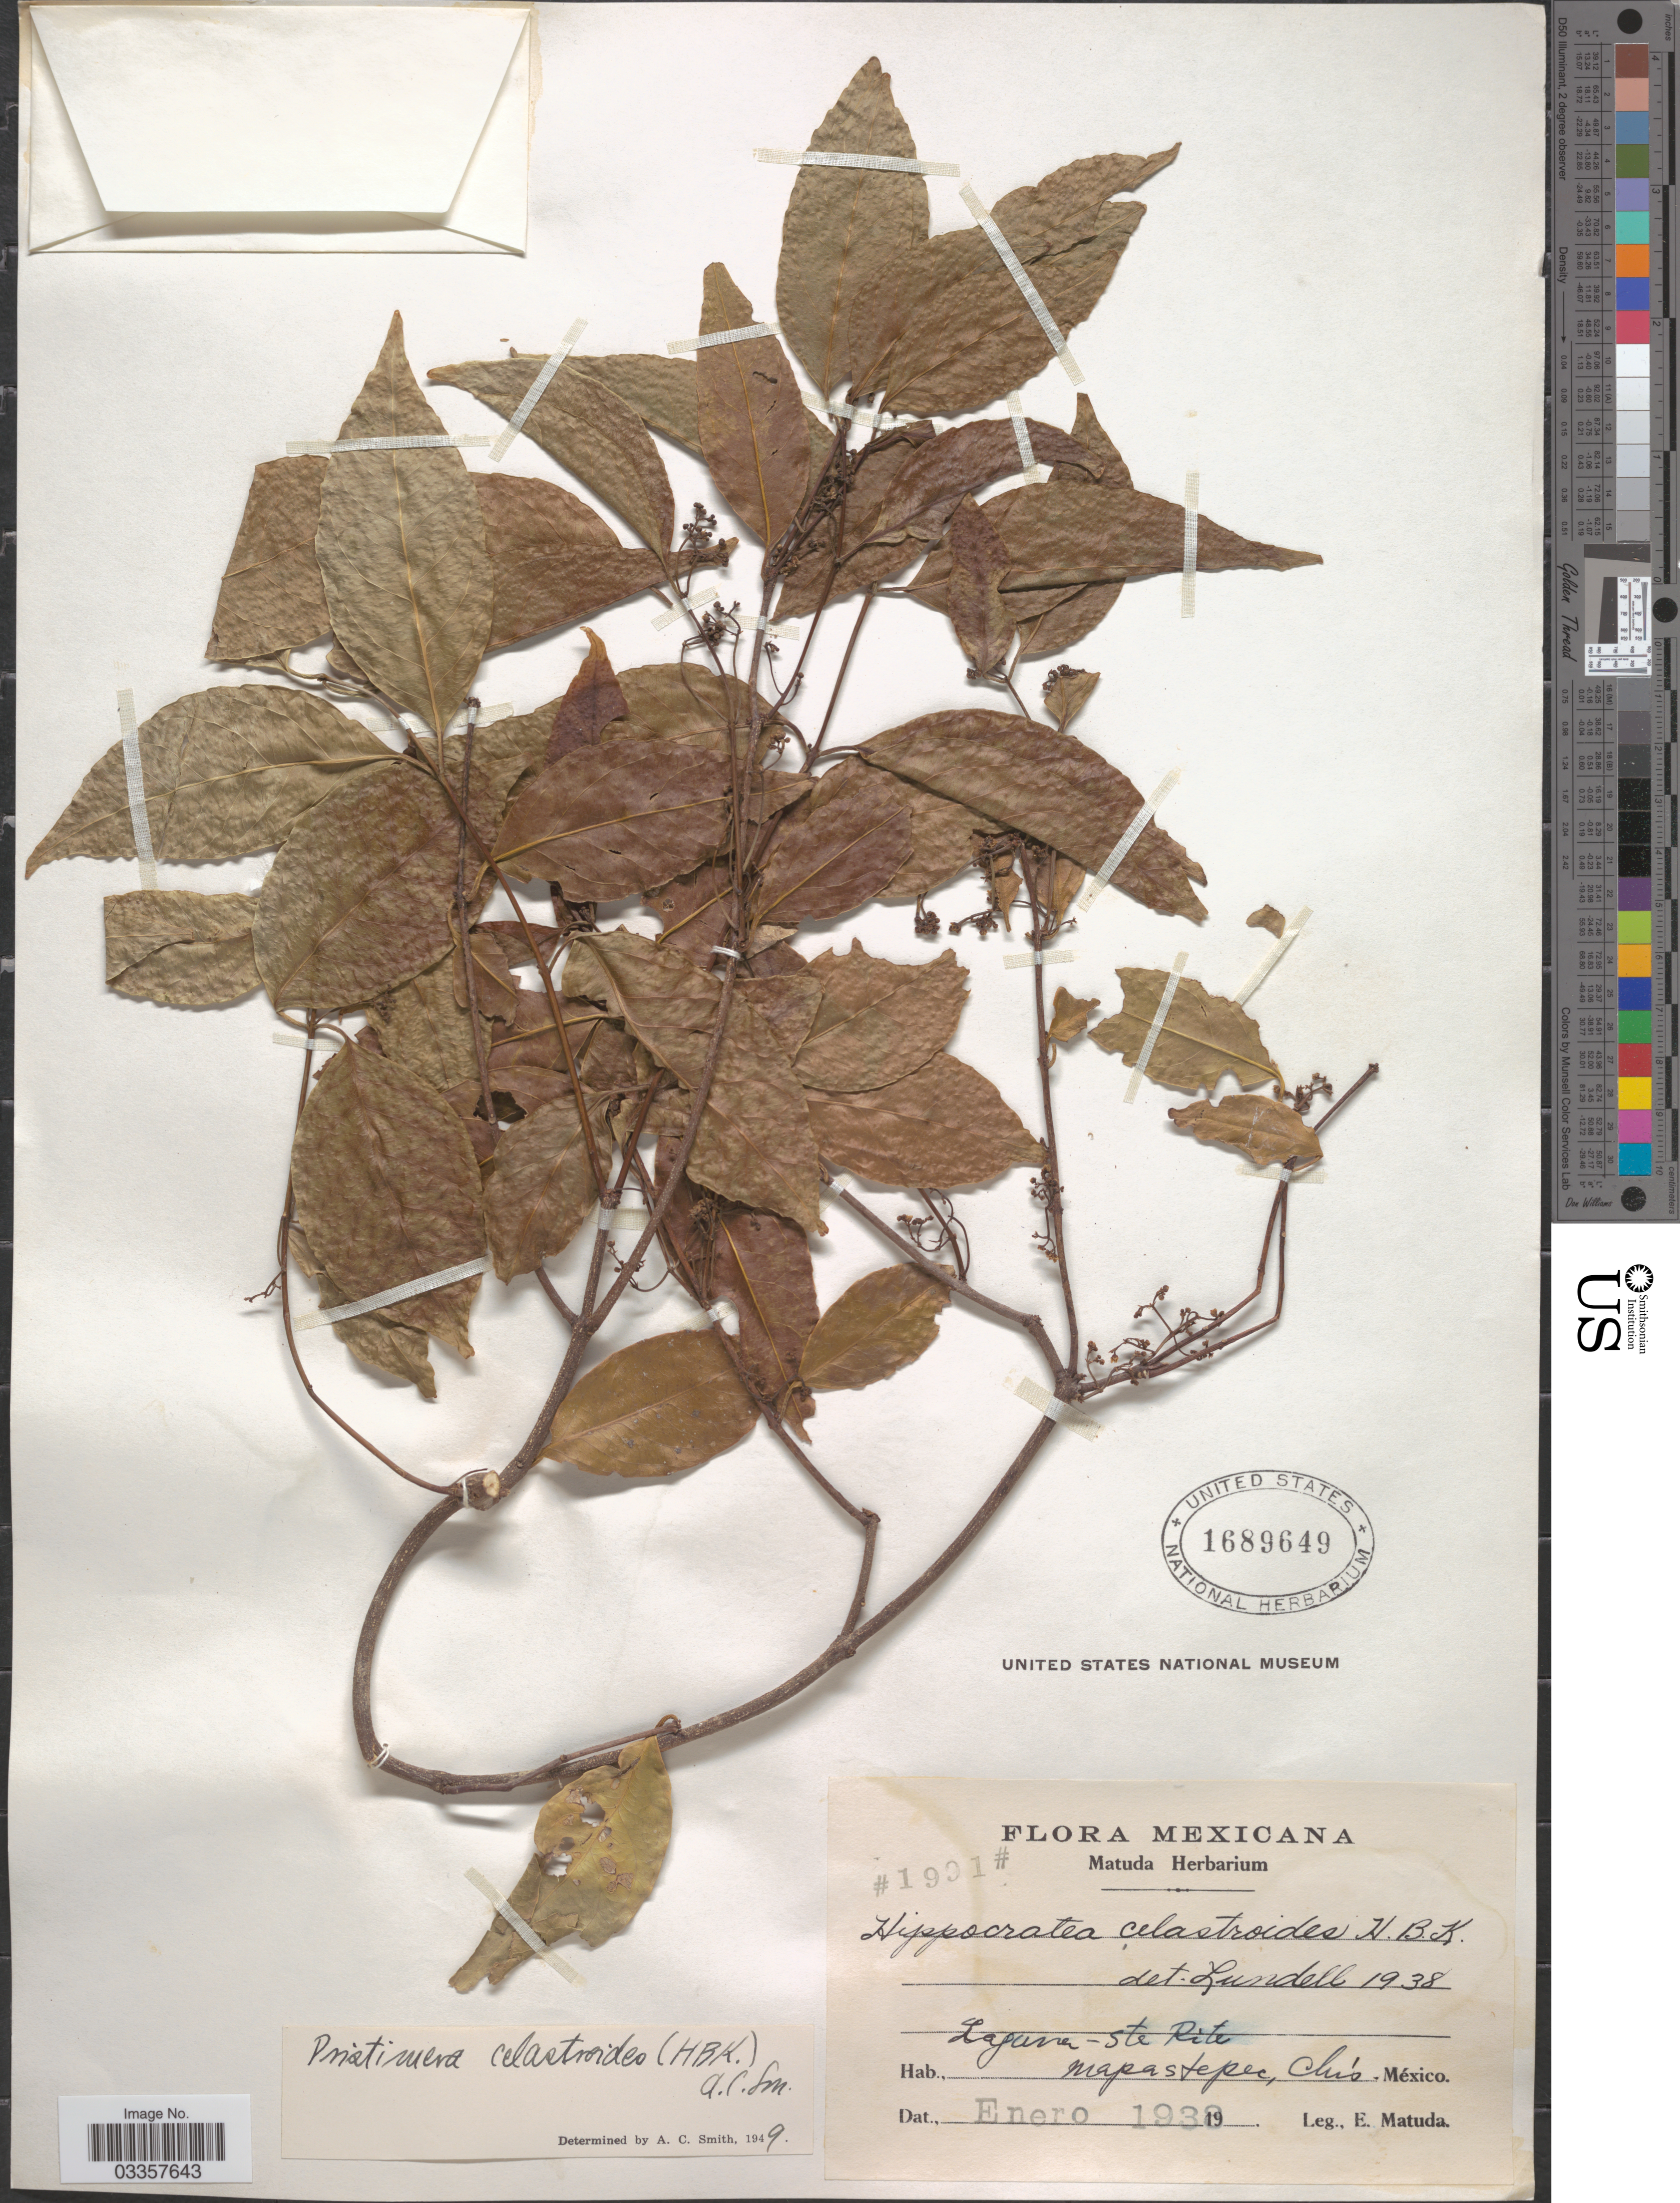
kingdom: Plantae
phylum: Tracheophyta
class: Magnoliopsida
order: Celastrales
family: Celastraceae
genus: Pristimera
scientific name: Pristimera celastroides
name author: (Kunth) A.C. Sm.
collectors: E. Matuda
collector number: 1991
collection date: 1938-01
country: Mexico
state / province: Chiapas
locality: Laguna-Sta Rita, Mapastepec.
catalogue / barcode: US 1689649